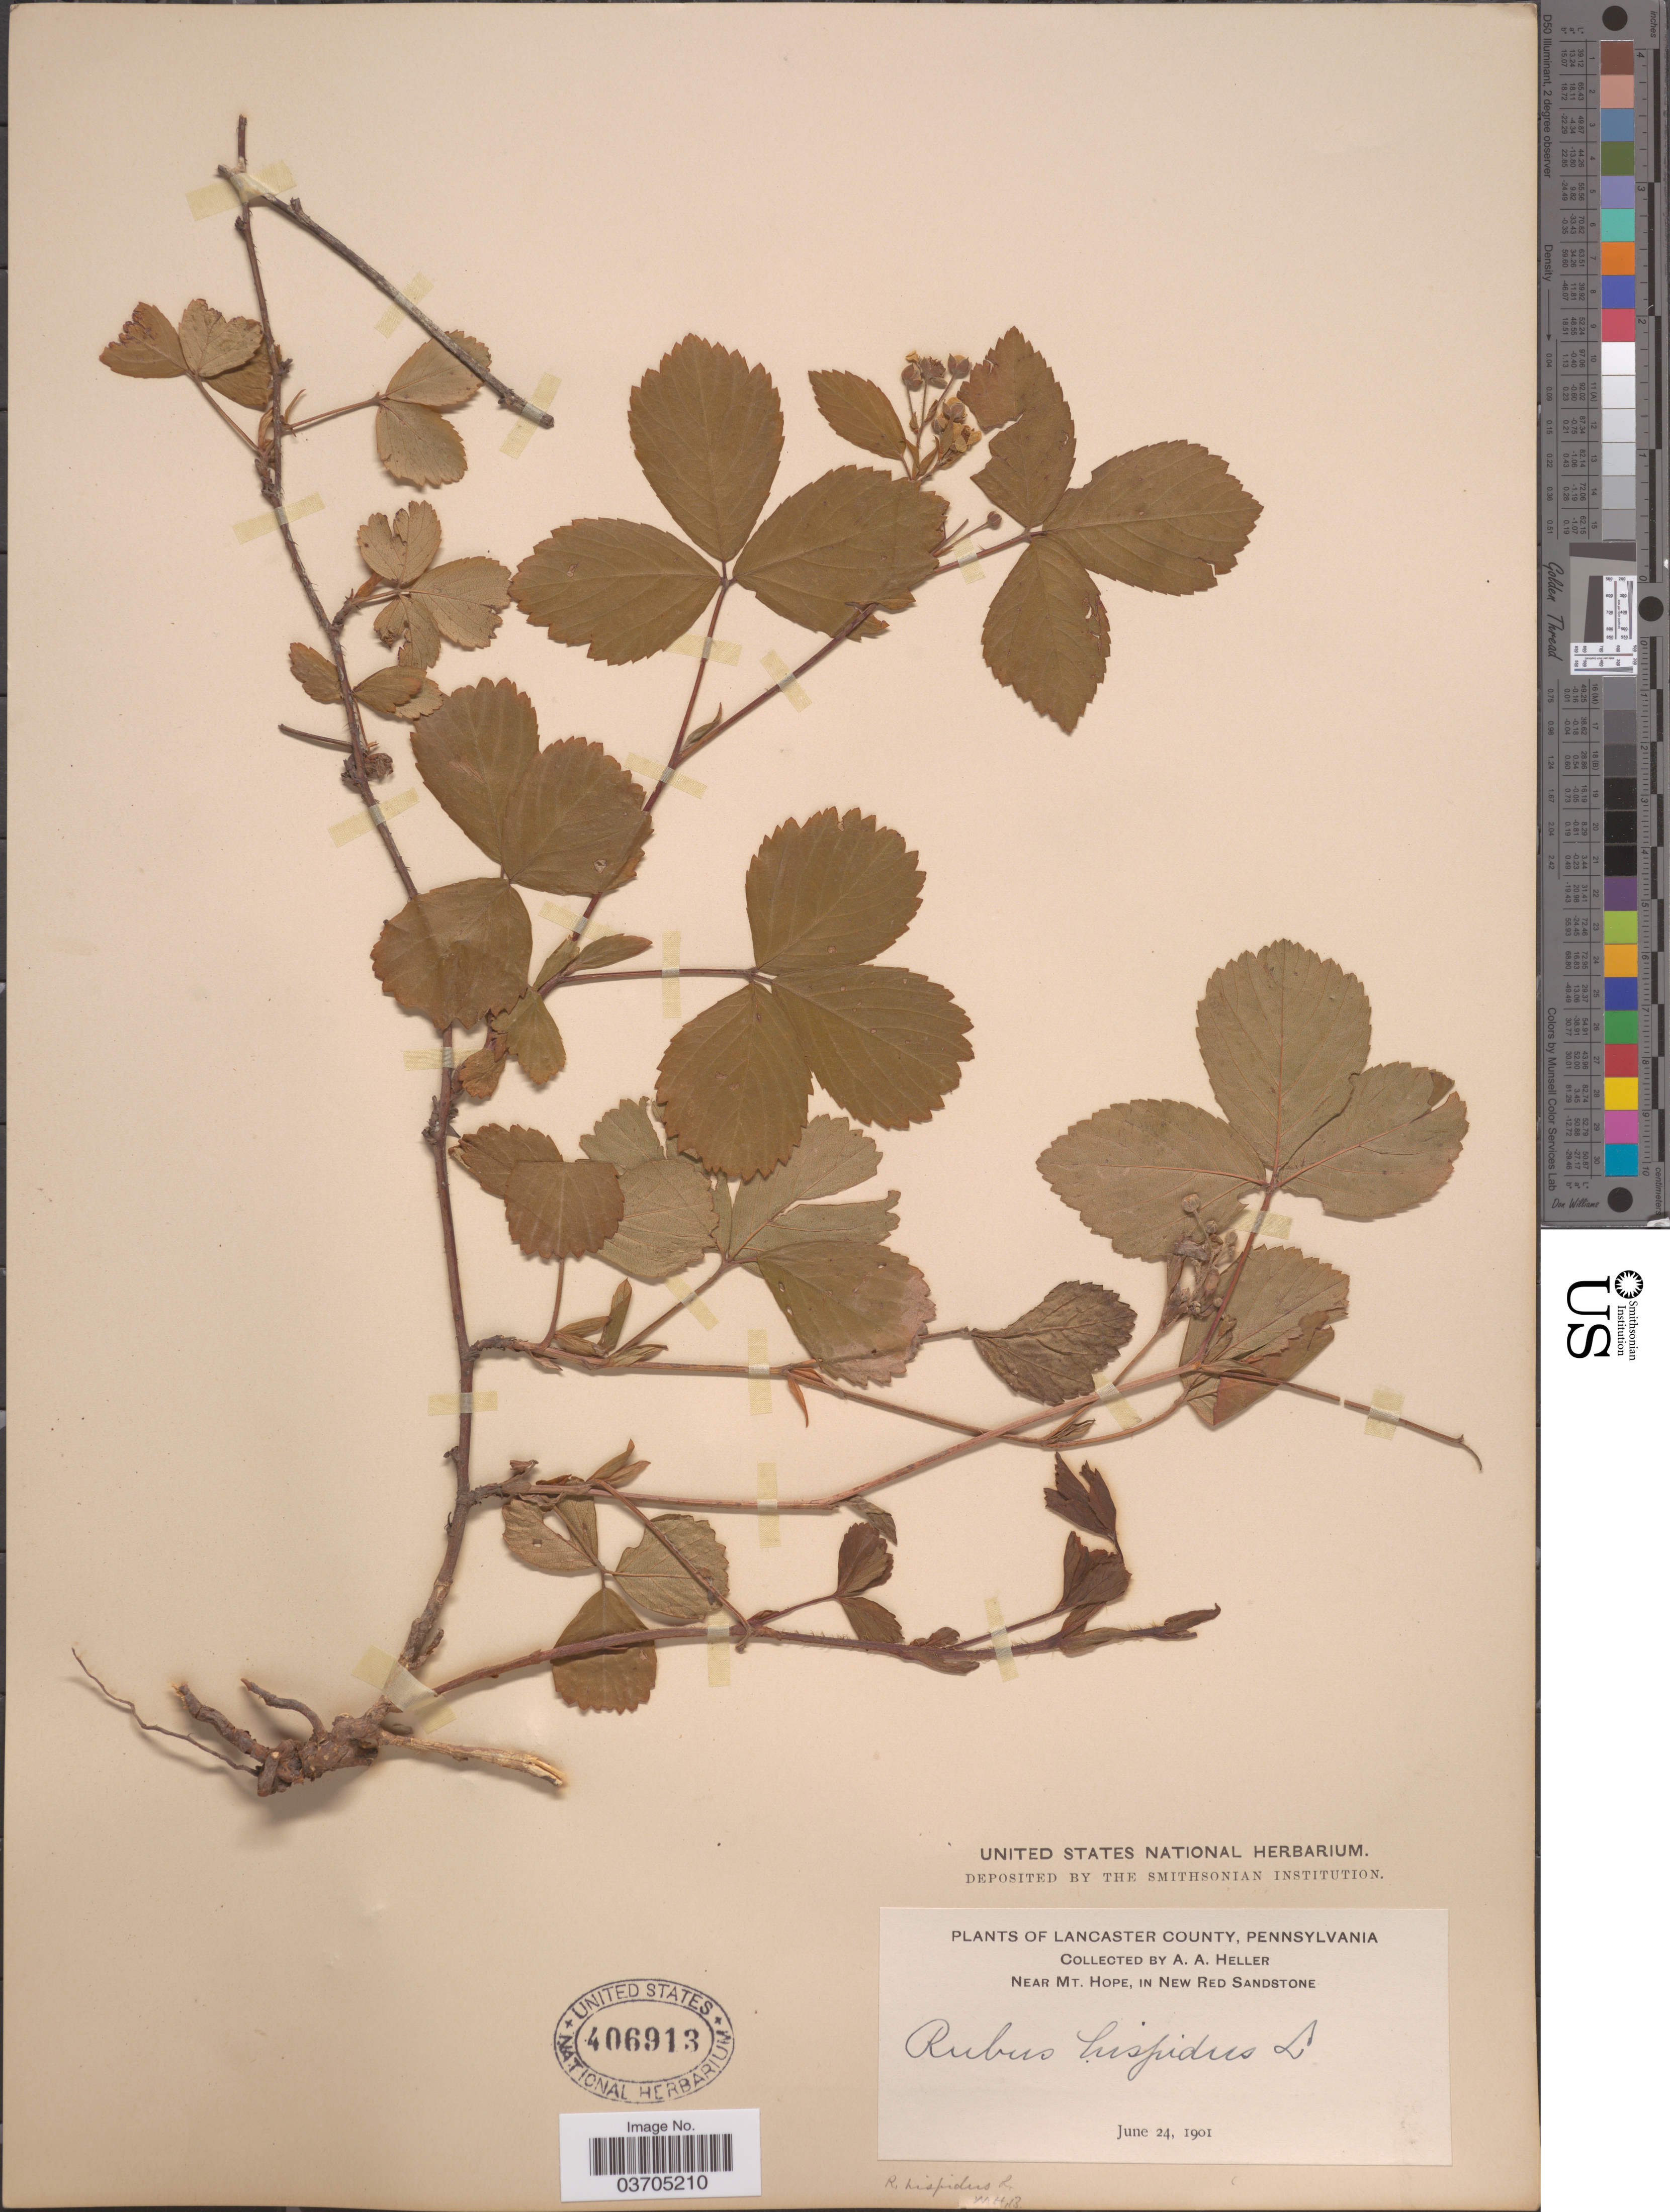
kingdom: Plantae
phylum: Tracheophyta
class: Magnoliopsida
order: Rosales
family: Rosaceae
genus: Rubus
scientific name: Rubus hispidus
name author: L.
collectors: A. A. Heller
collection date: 1901-06-24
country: United States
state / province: Pennsylvania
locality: Lancaster County. Near Mt. Hope, in New Red Sandstone.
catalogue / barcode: US 406913